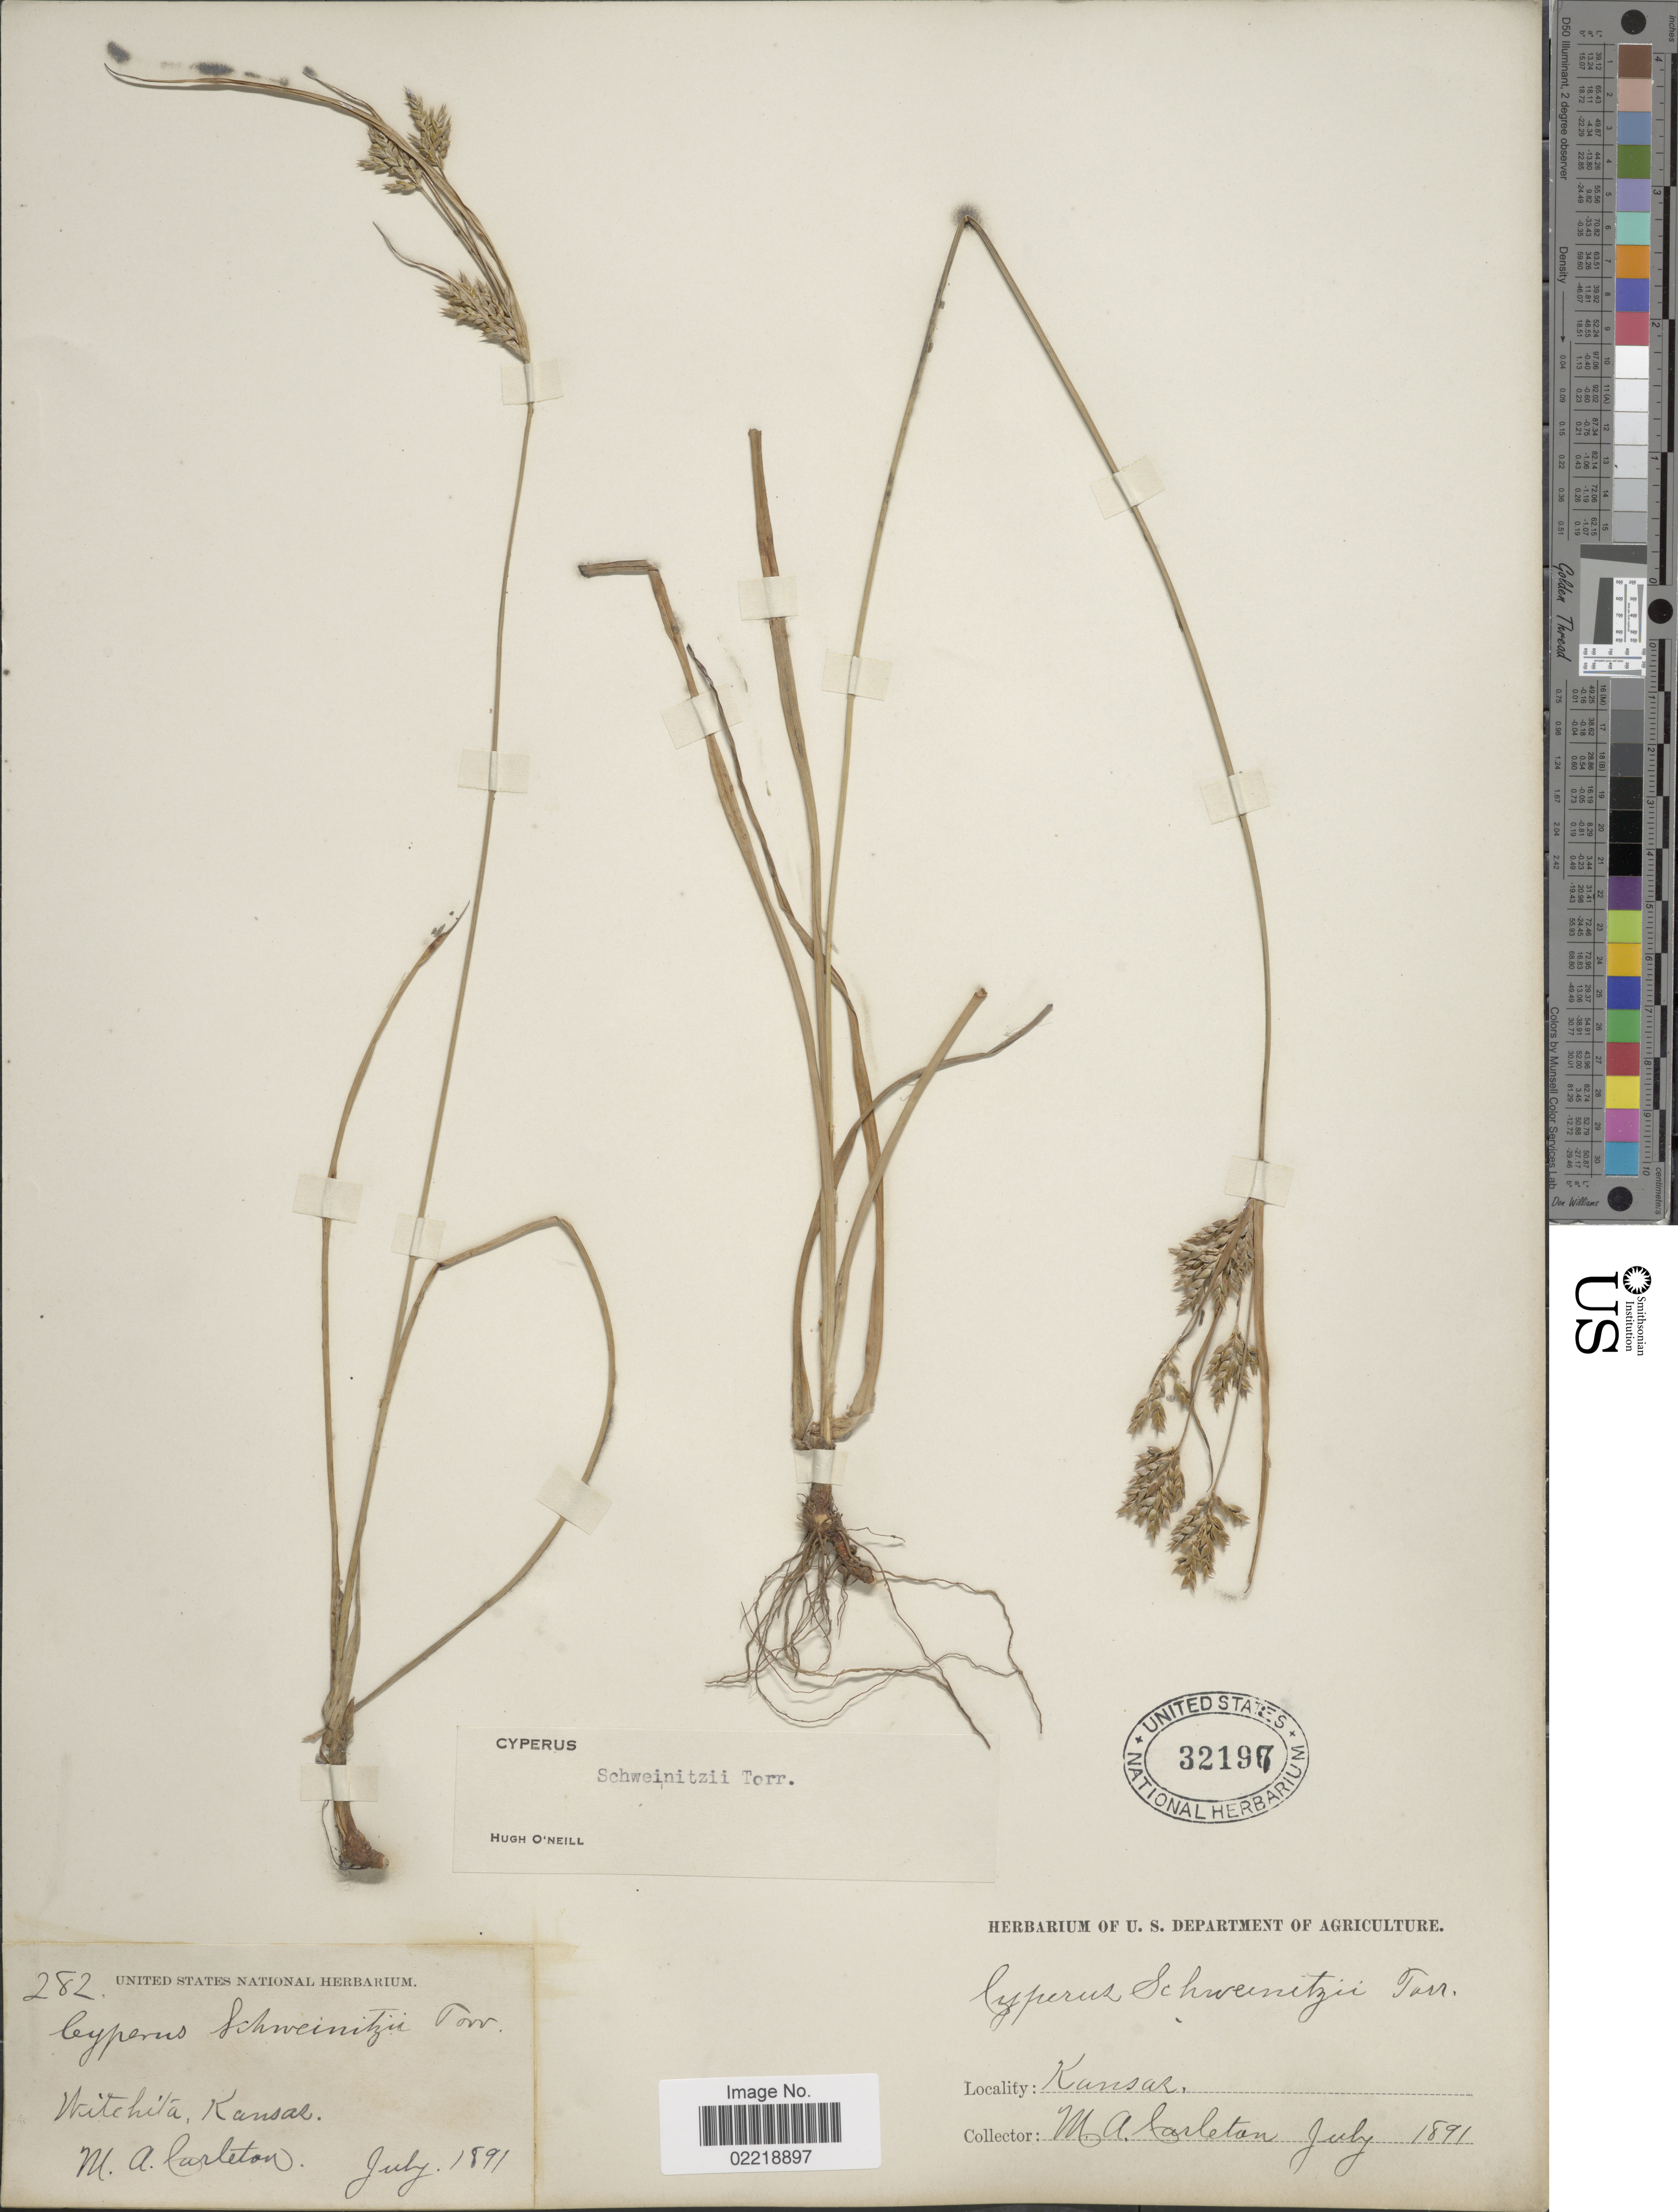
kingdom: Plantae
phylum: Tracheophyta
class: Liliopsida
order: Poales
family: Cyperaceae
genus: Cyperus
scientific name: Cyperus schweinitzii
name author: Torr.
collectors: M. A. Carleton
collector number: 282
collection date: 1891-07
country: United States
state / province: Kansas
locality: Witchita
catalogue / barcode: US 32197